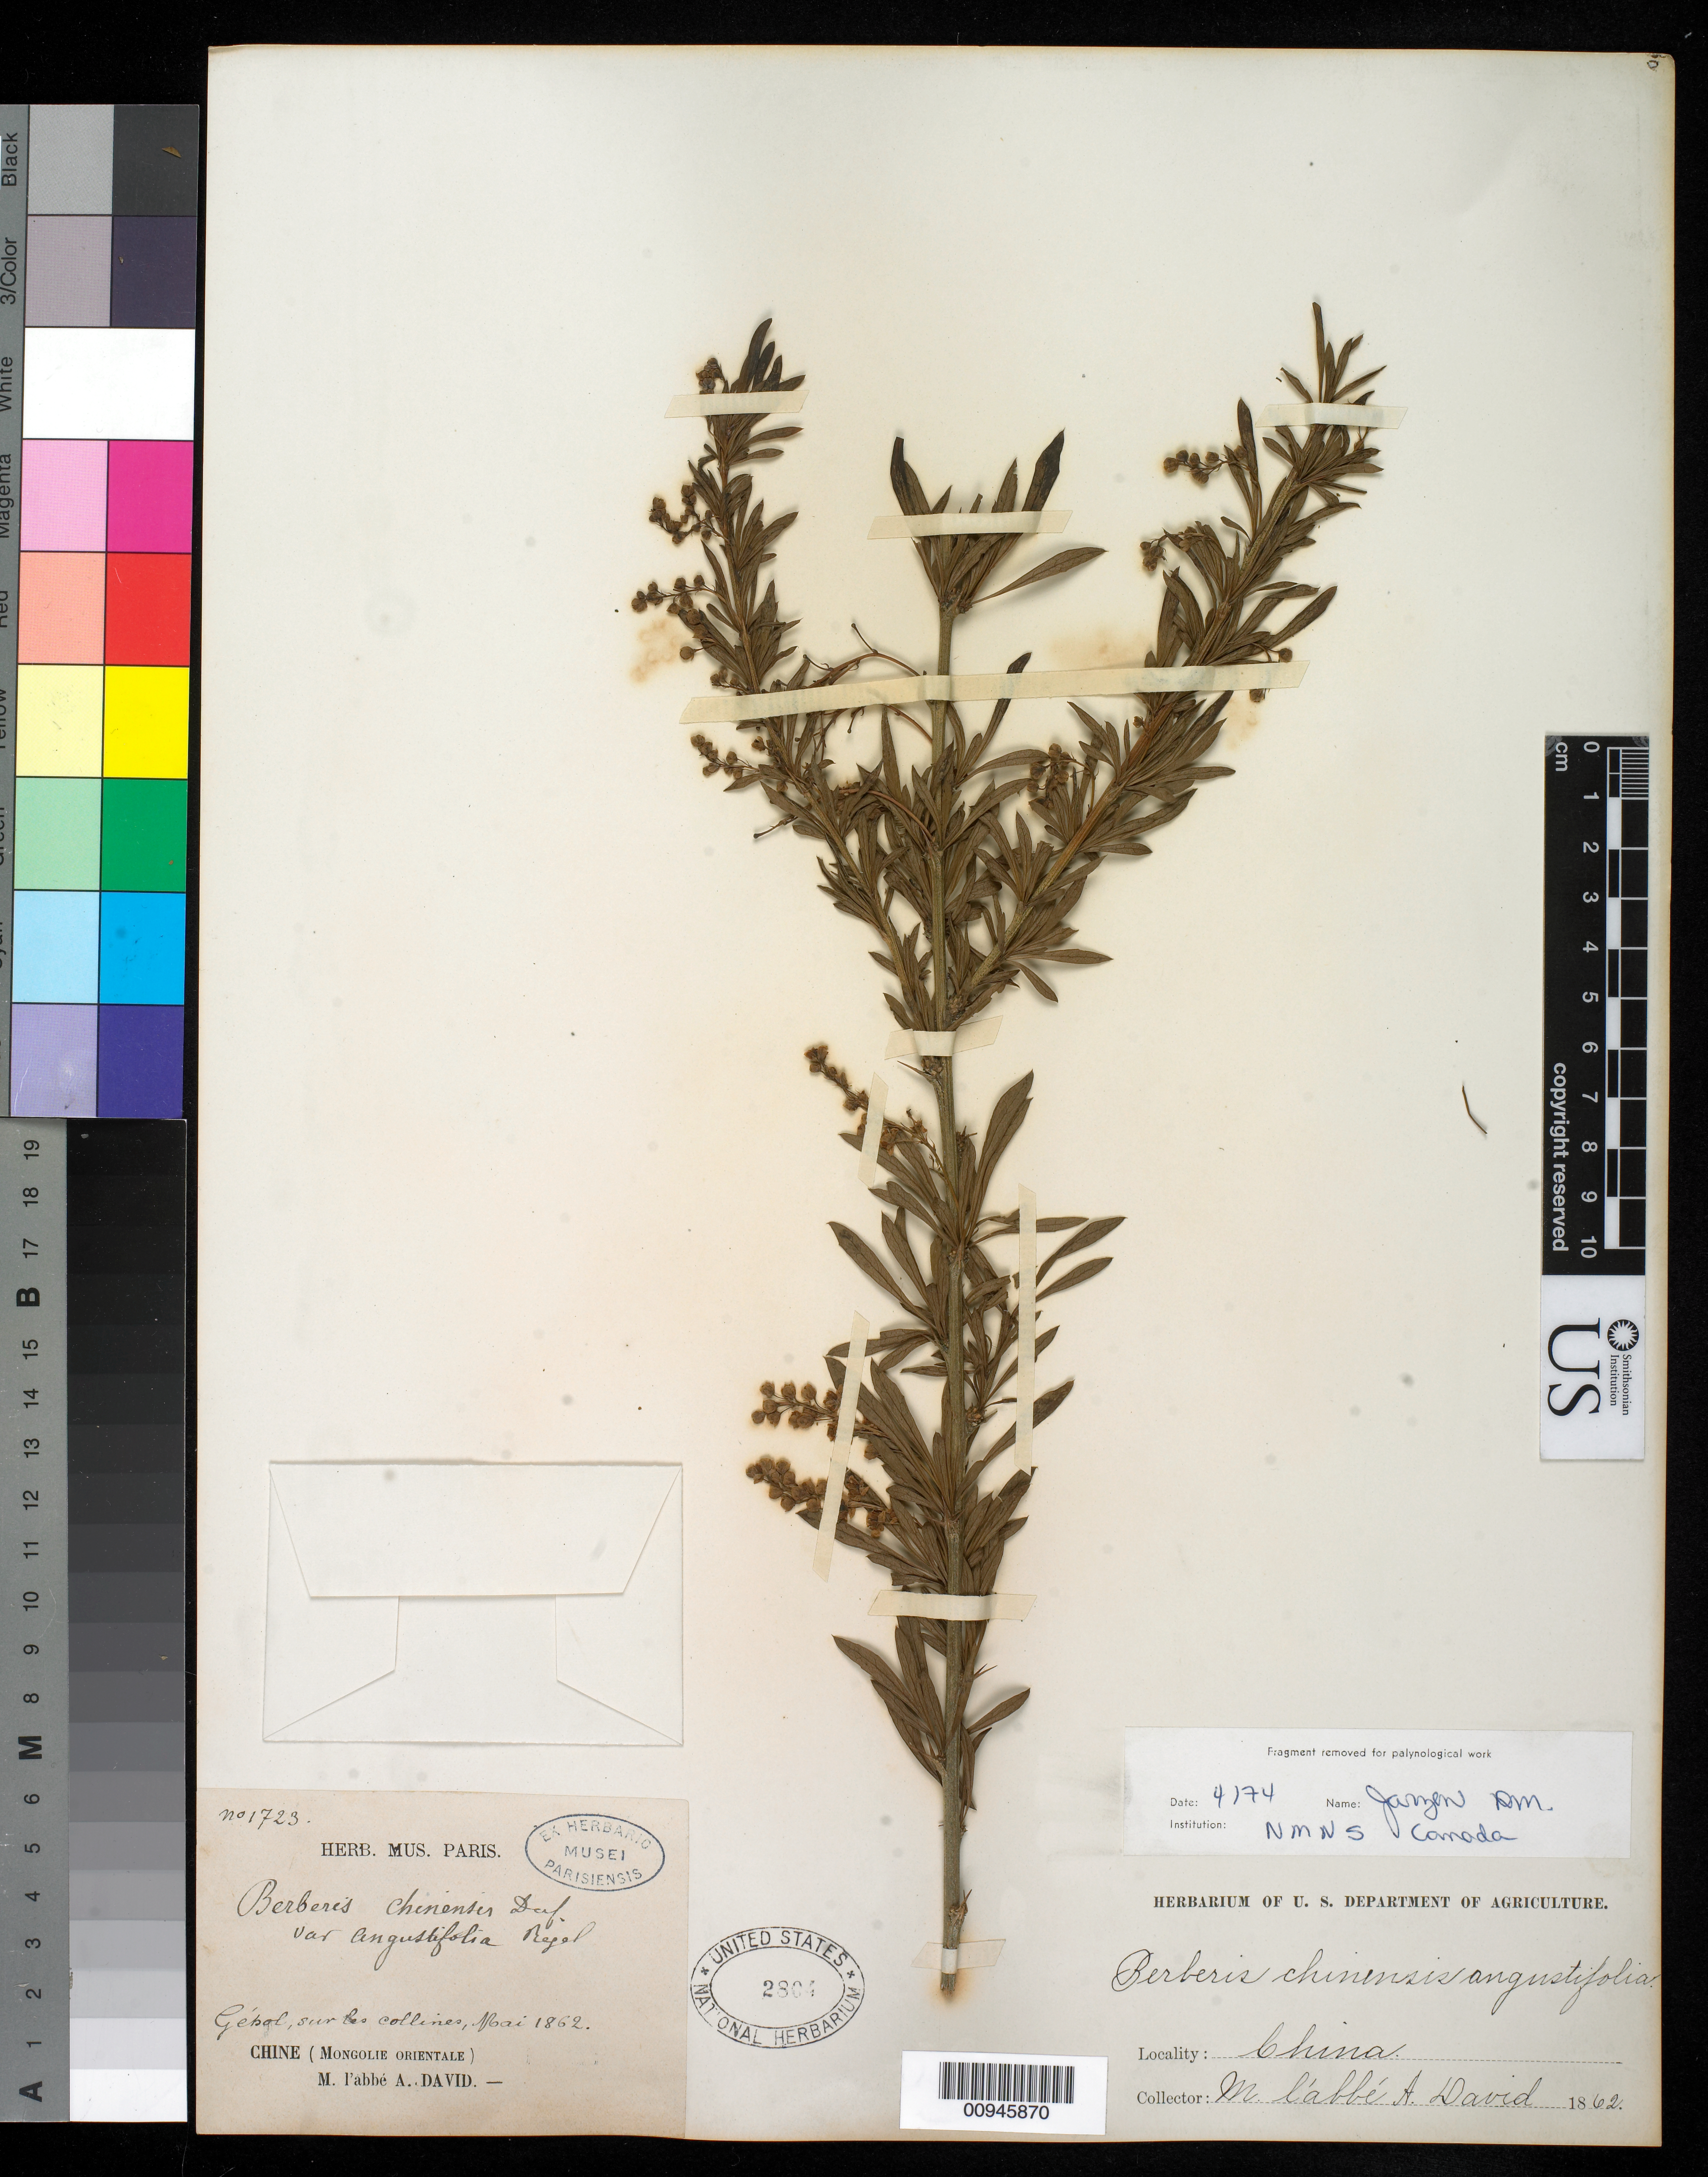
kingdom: Plantae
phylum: Tracheophyta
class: Magnoliopsida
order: Ranunculales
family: Berberidaceae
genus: Berberis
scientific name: Berberis chinensis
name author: Poir.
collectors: A. David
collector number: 1723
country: China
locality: Mongolia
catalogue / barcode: US 1313762